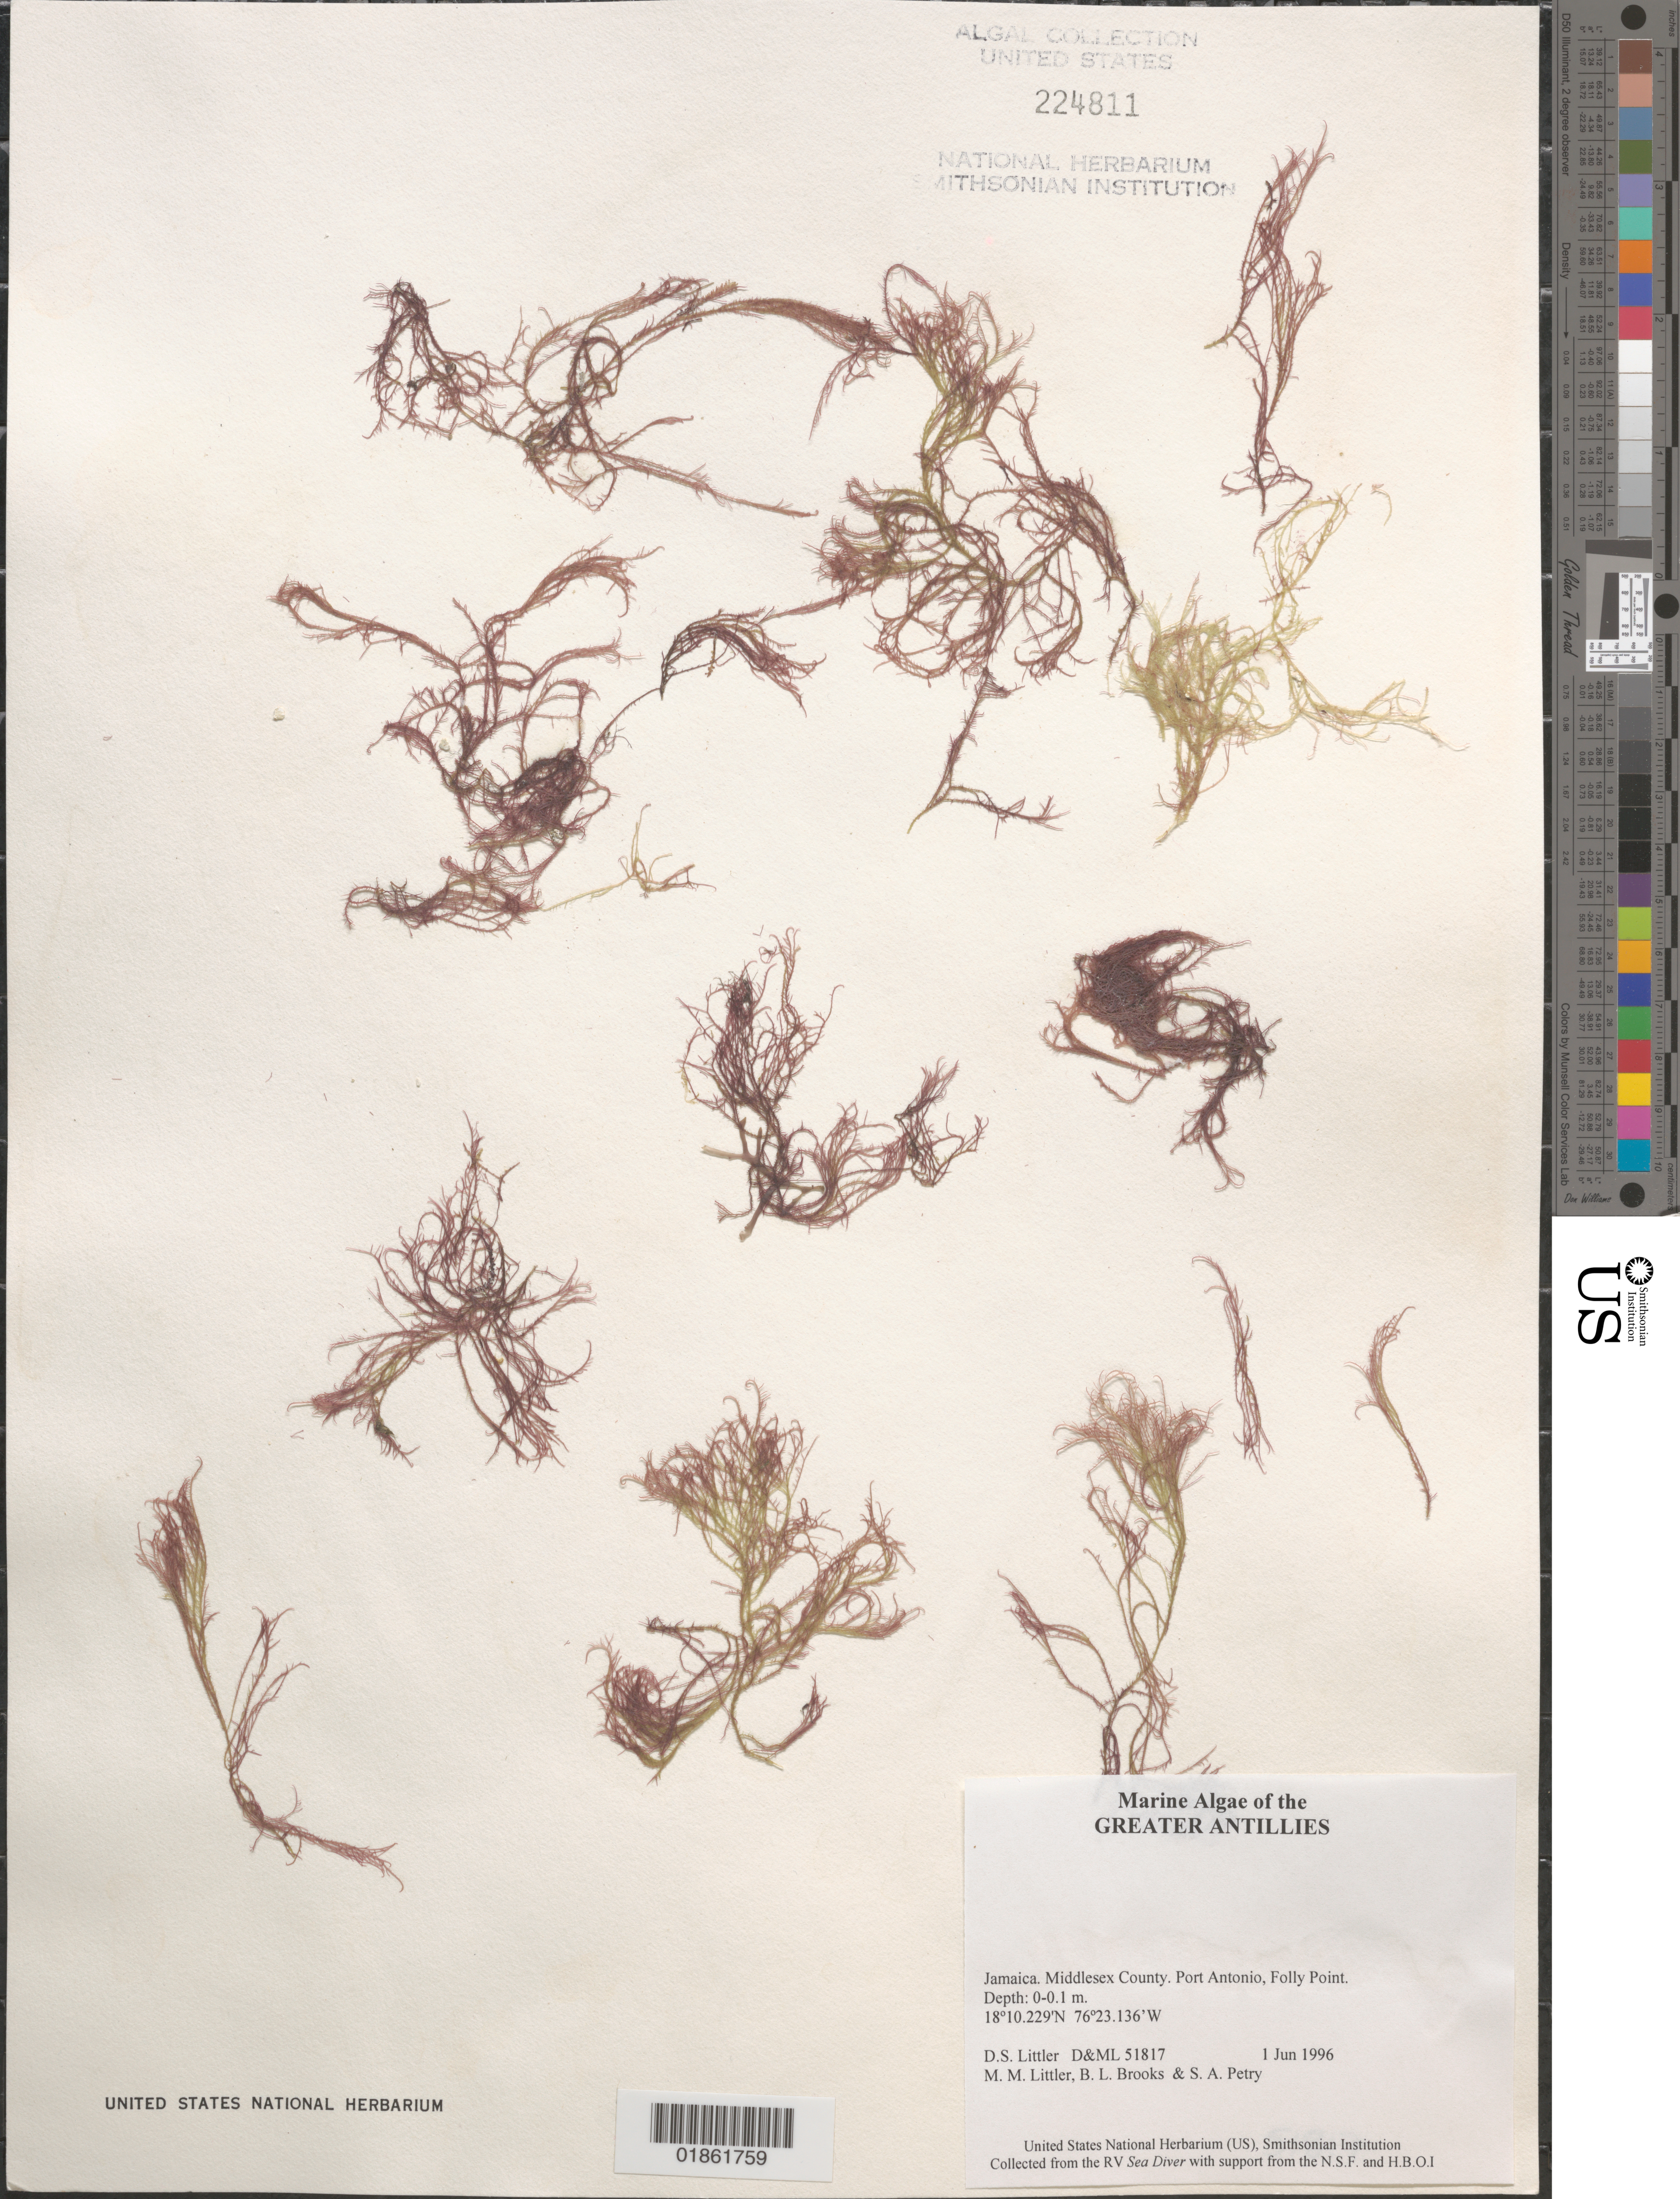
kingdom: Plantae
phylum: Rhodophyta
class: Florideophyceae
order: Gigartinales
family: Cystocloniaceae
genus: Hypnea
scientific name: Hypnea sp.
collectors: D. S. Littler & M. M. Littler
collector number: D&ML 51817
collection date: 1996-06-01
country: Jamaica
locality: Blue Lagoon, Blue Hole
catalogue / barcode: US 224811